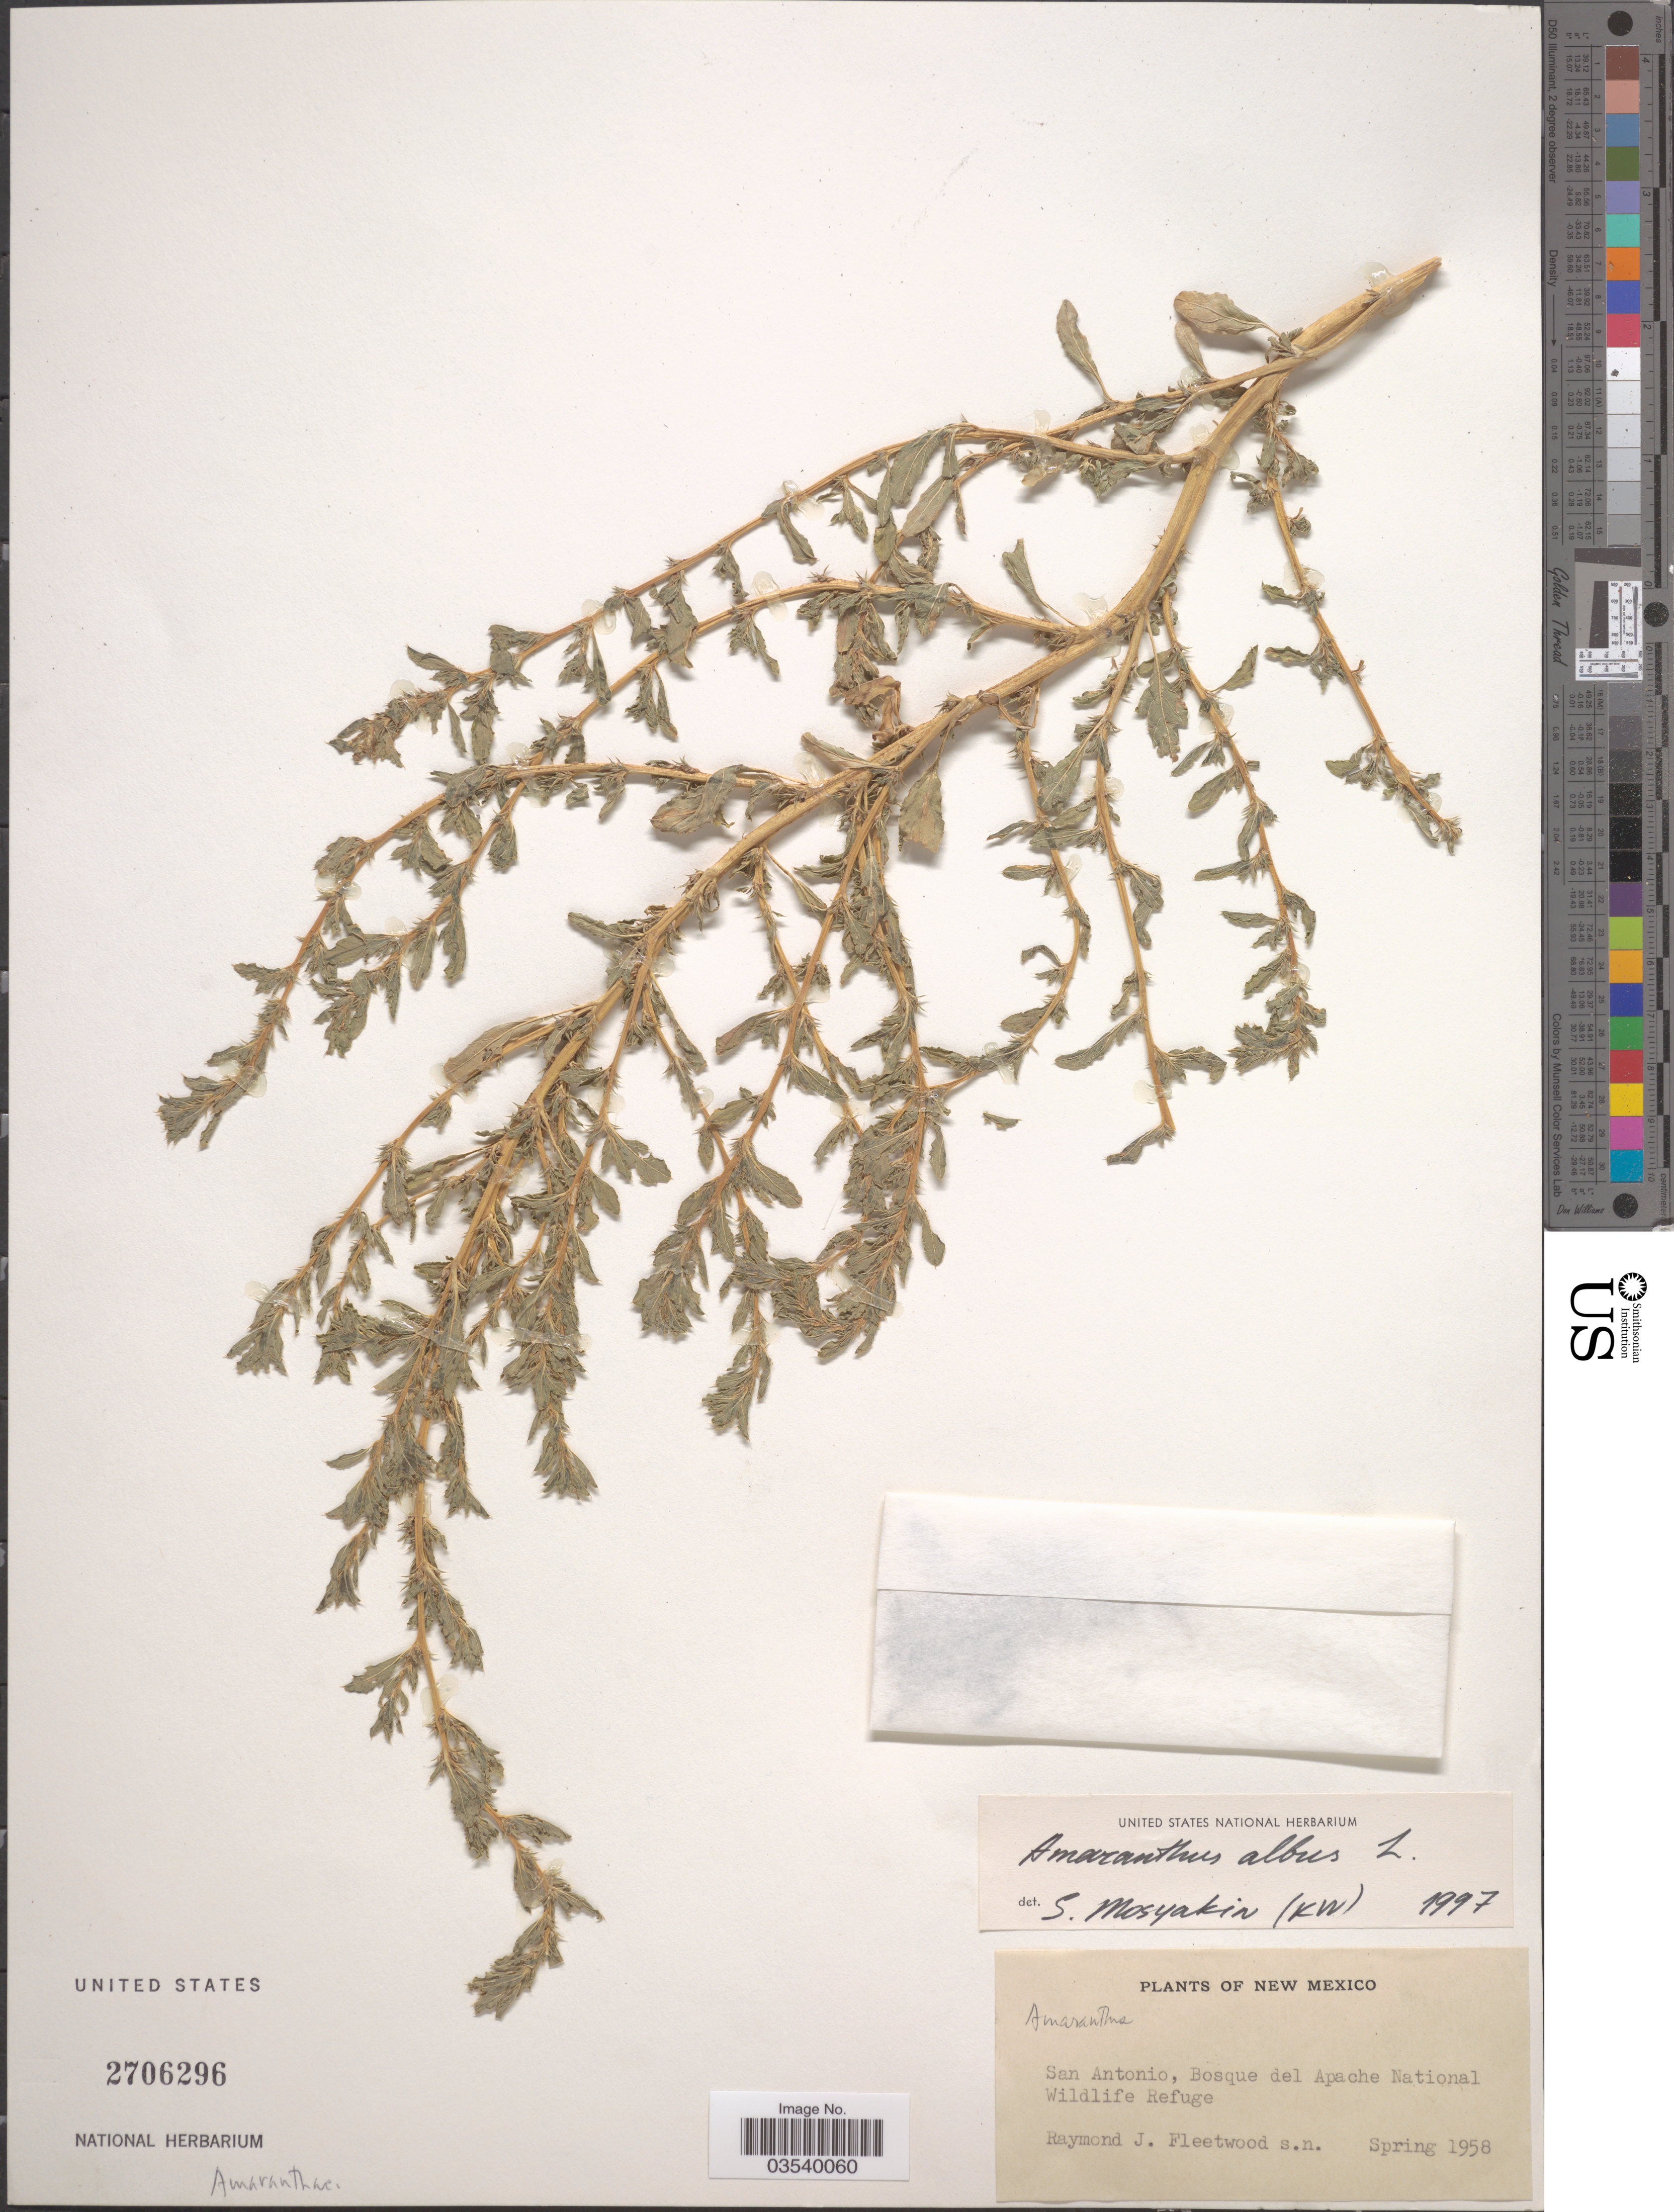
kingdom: Plantae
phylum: Tracheophyta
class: Magnoliopsida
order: Caryophyllales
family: Amaranthaceae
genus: Amaranthus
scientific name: Amaranthus albus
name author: L.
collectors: R. J. Fleetwood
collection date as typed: Spring 1958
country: United States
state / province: New Mexico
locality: San Antonio, Bosque del Apache National Wildlife Refuge.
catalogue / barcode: US 2706296